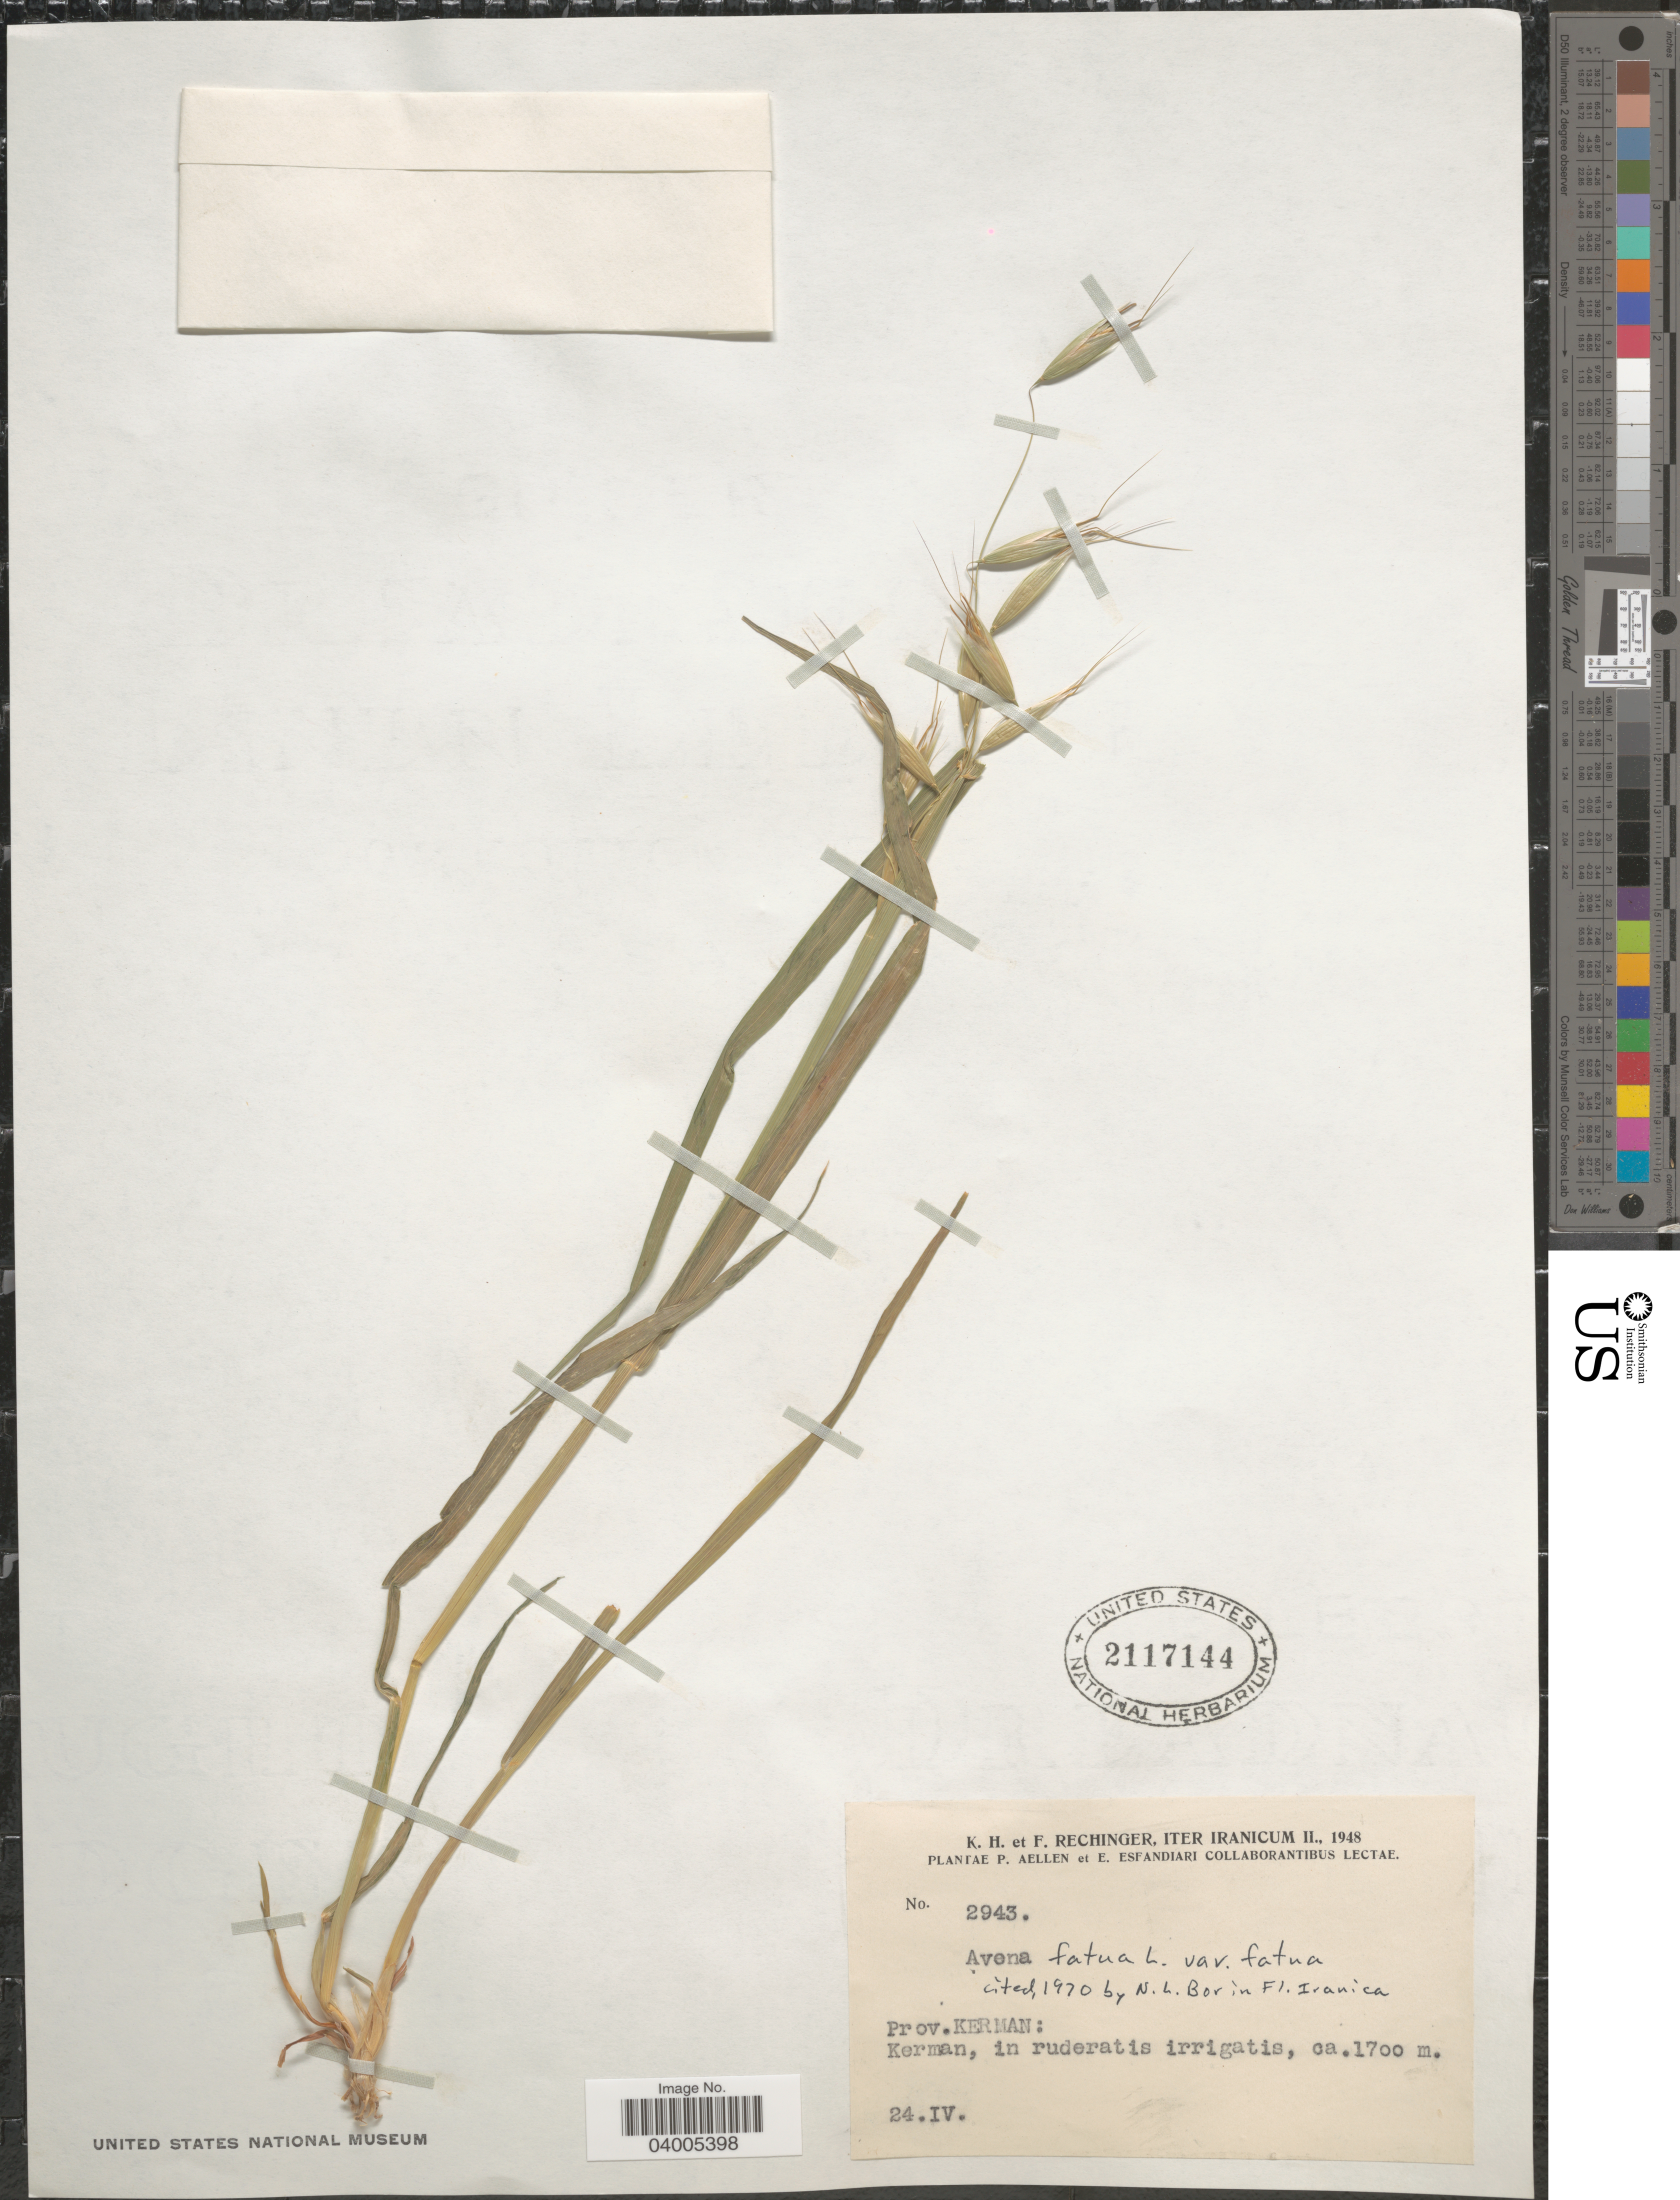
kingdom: Plantae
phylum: Tracheophyta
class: Liliopsida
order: Poales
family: Poaceae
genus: Avena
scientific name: Avena fatua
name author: L.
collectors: K. H. Rechinger & F. Rechinger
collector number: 2943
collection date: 1948-04-24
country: Iran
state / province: Kerman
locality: Iter Iranicum II. Kerman, in ruderatis irrigatis.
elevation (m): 1700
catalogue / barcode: US 2117144